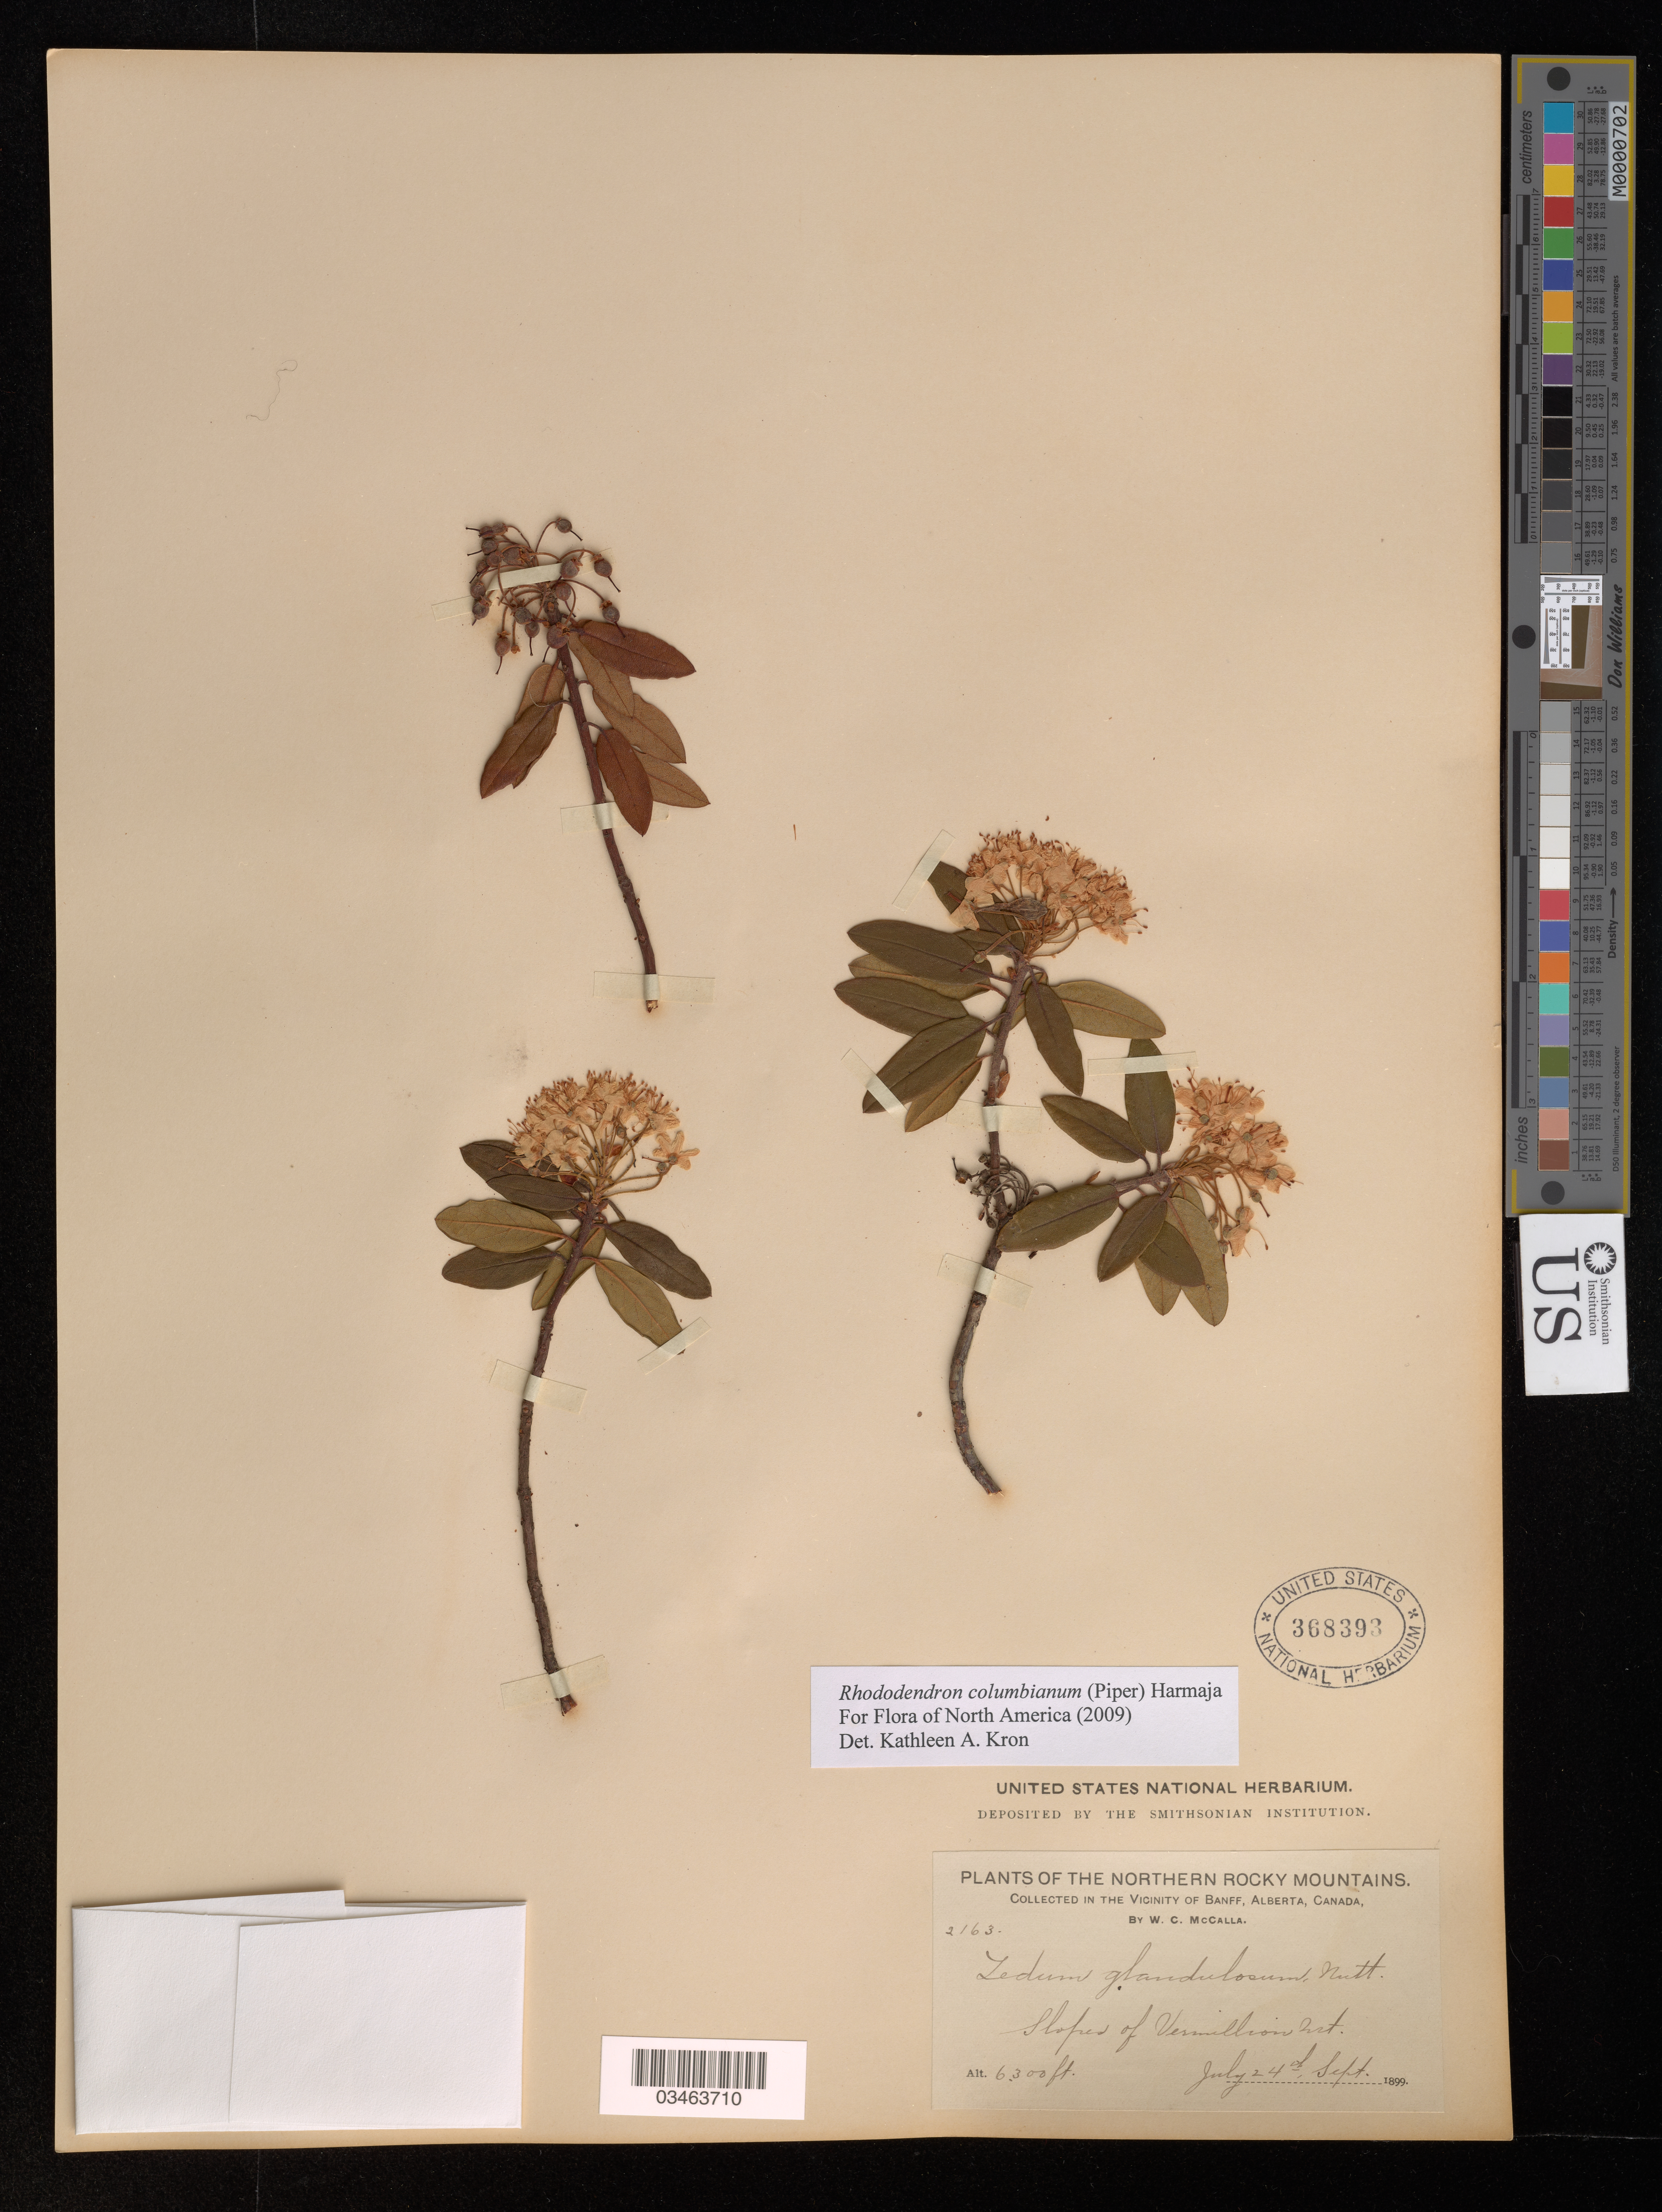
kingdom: Plantae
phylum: Tracheophyta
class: Magnoliopsida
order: Ericales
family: Ericaceae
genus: Rhododendron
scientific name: Rhododendron columbianum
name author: (Piper) Harmaja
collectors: W. McCalla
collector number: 2163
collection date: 1899-07-24/1899-09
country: Canada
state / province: Alberta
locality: Northern Rocky Mountains. In the vicinity of Banff. Slopes of Vermillion mt.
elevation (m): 1920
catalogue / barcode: US 368393